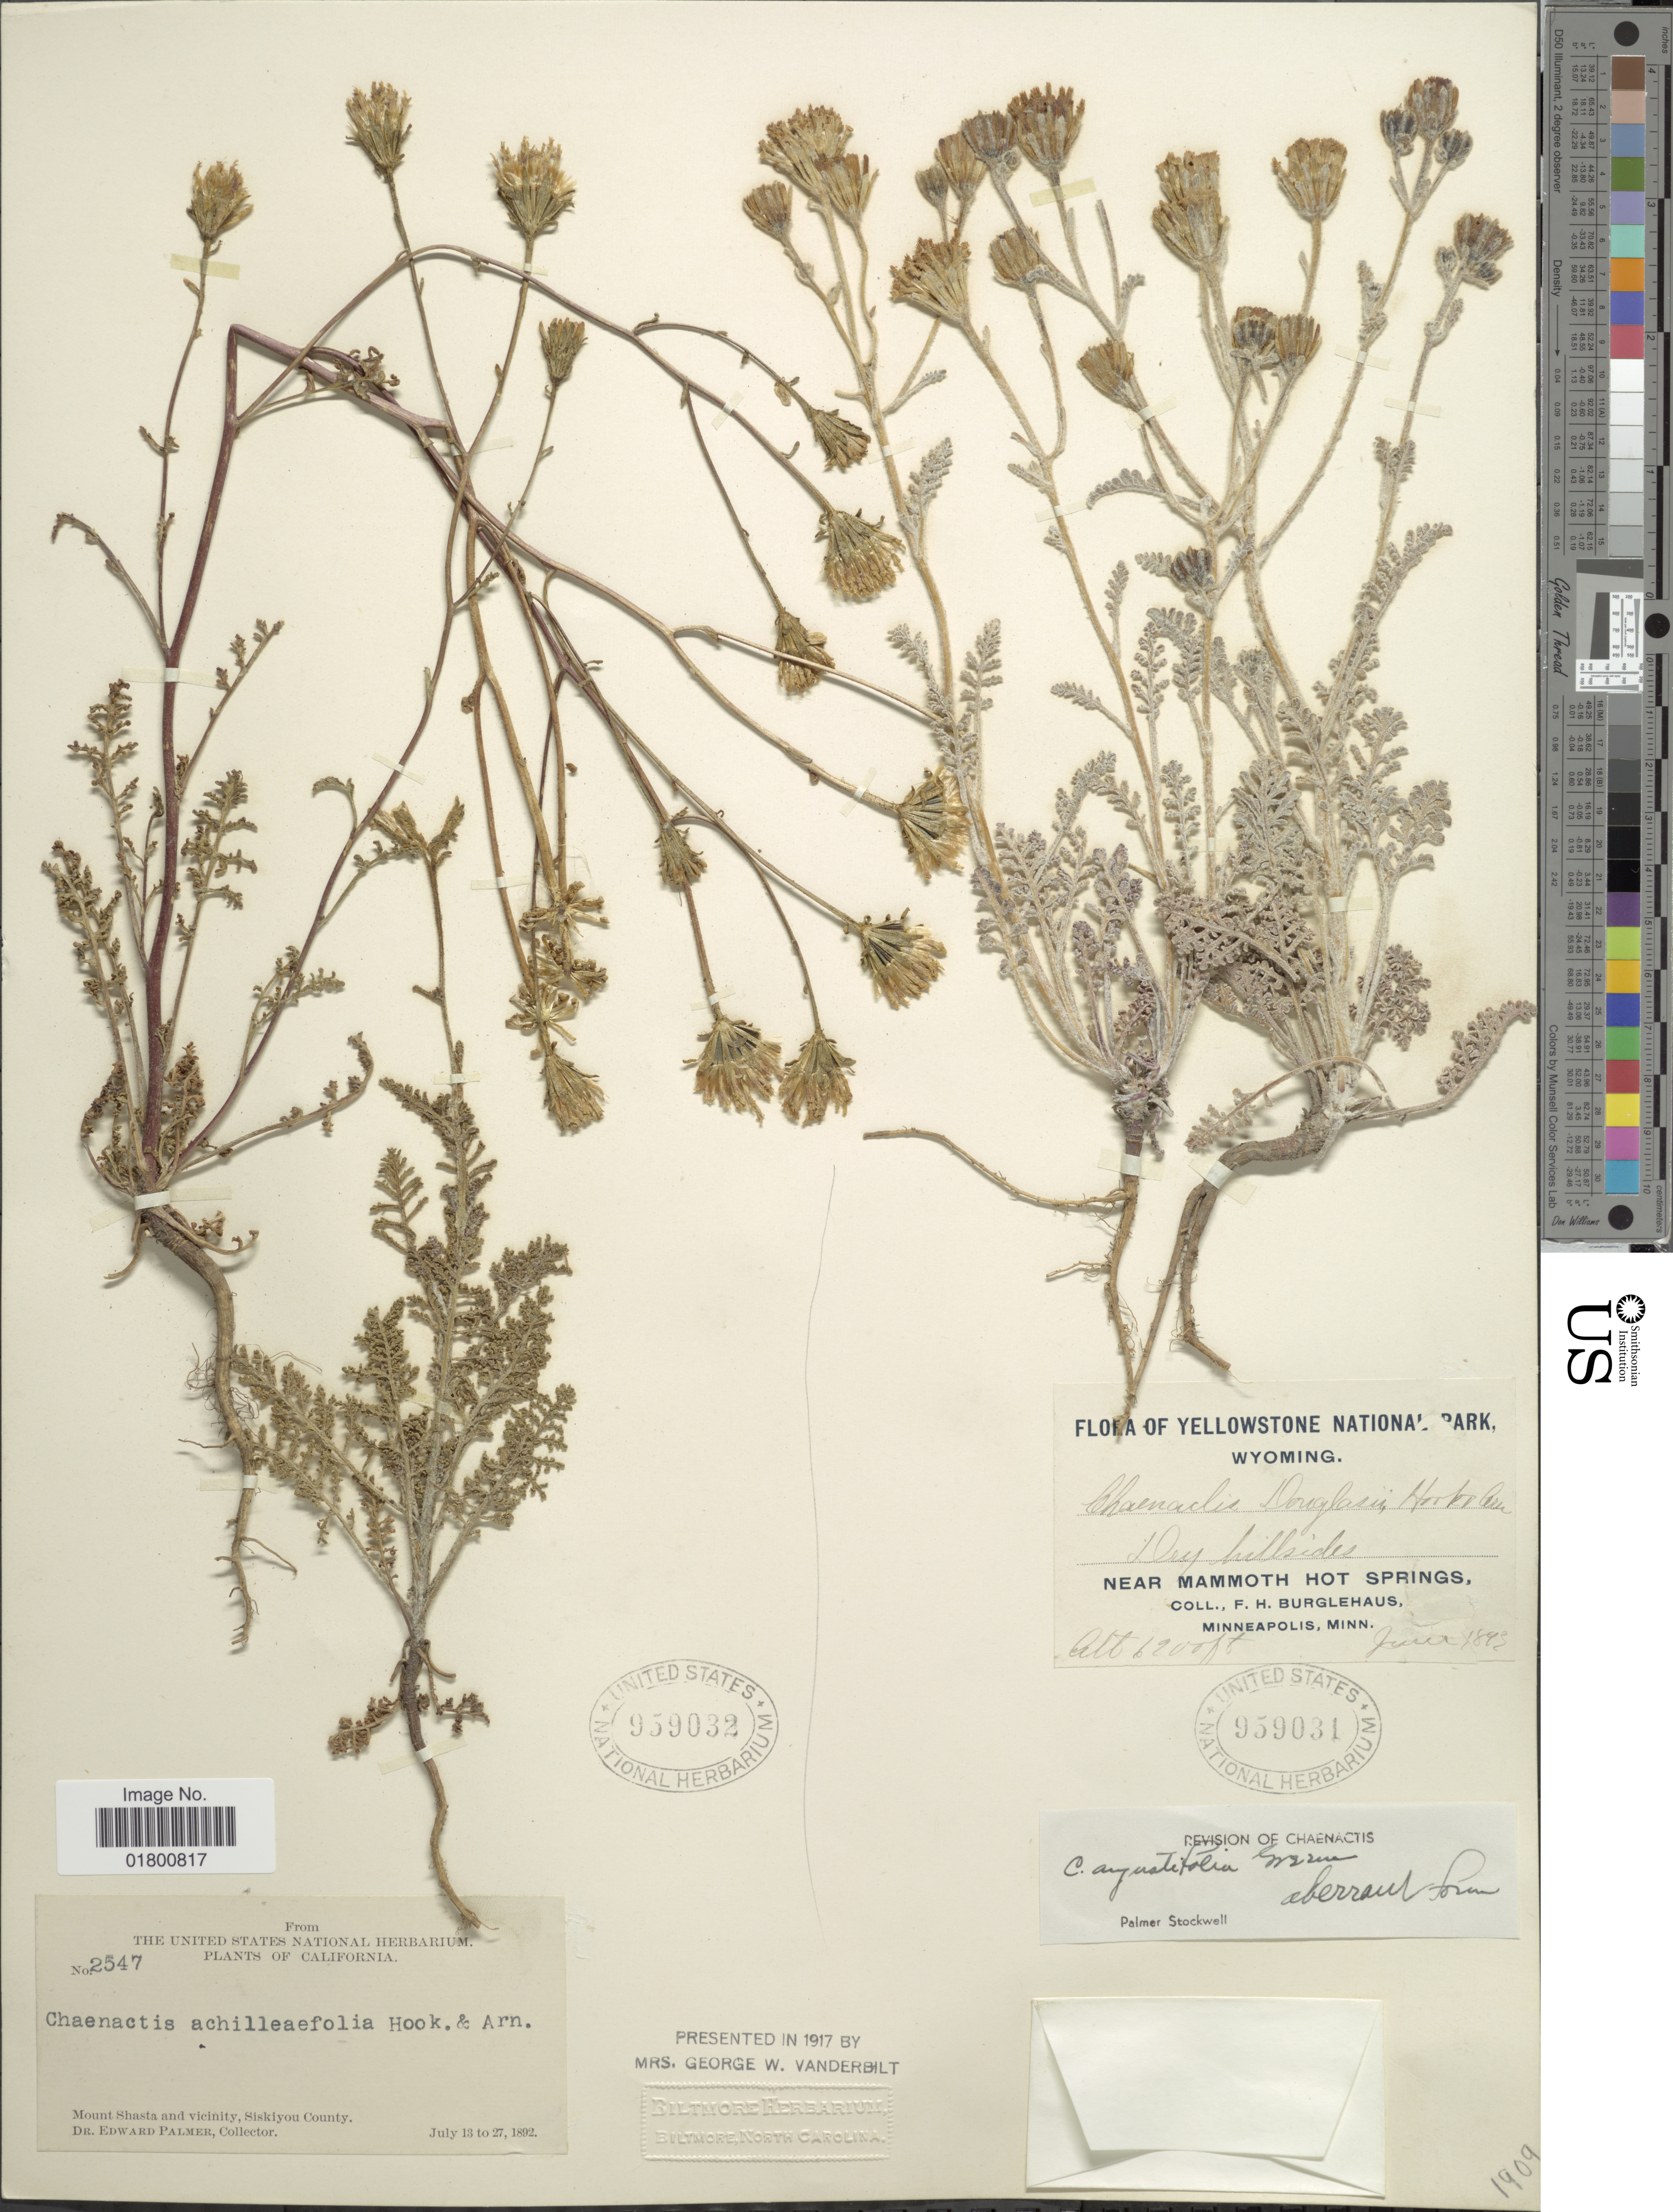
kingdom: Plantae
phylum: Tracheophyta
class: Magnoliopsida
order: Asterales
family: Asteraceae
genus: Chaenactis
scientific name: Chaenactis angustifolia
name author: Greene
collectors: F. Burglehaus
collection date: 1893-06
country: United States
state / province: Wyoming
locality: Yellowstone National Park, Near Mammoth Hot Springs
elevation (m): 1890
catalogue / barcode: US 959031-2